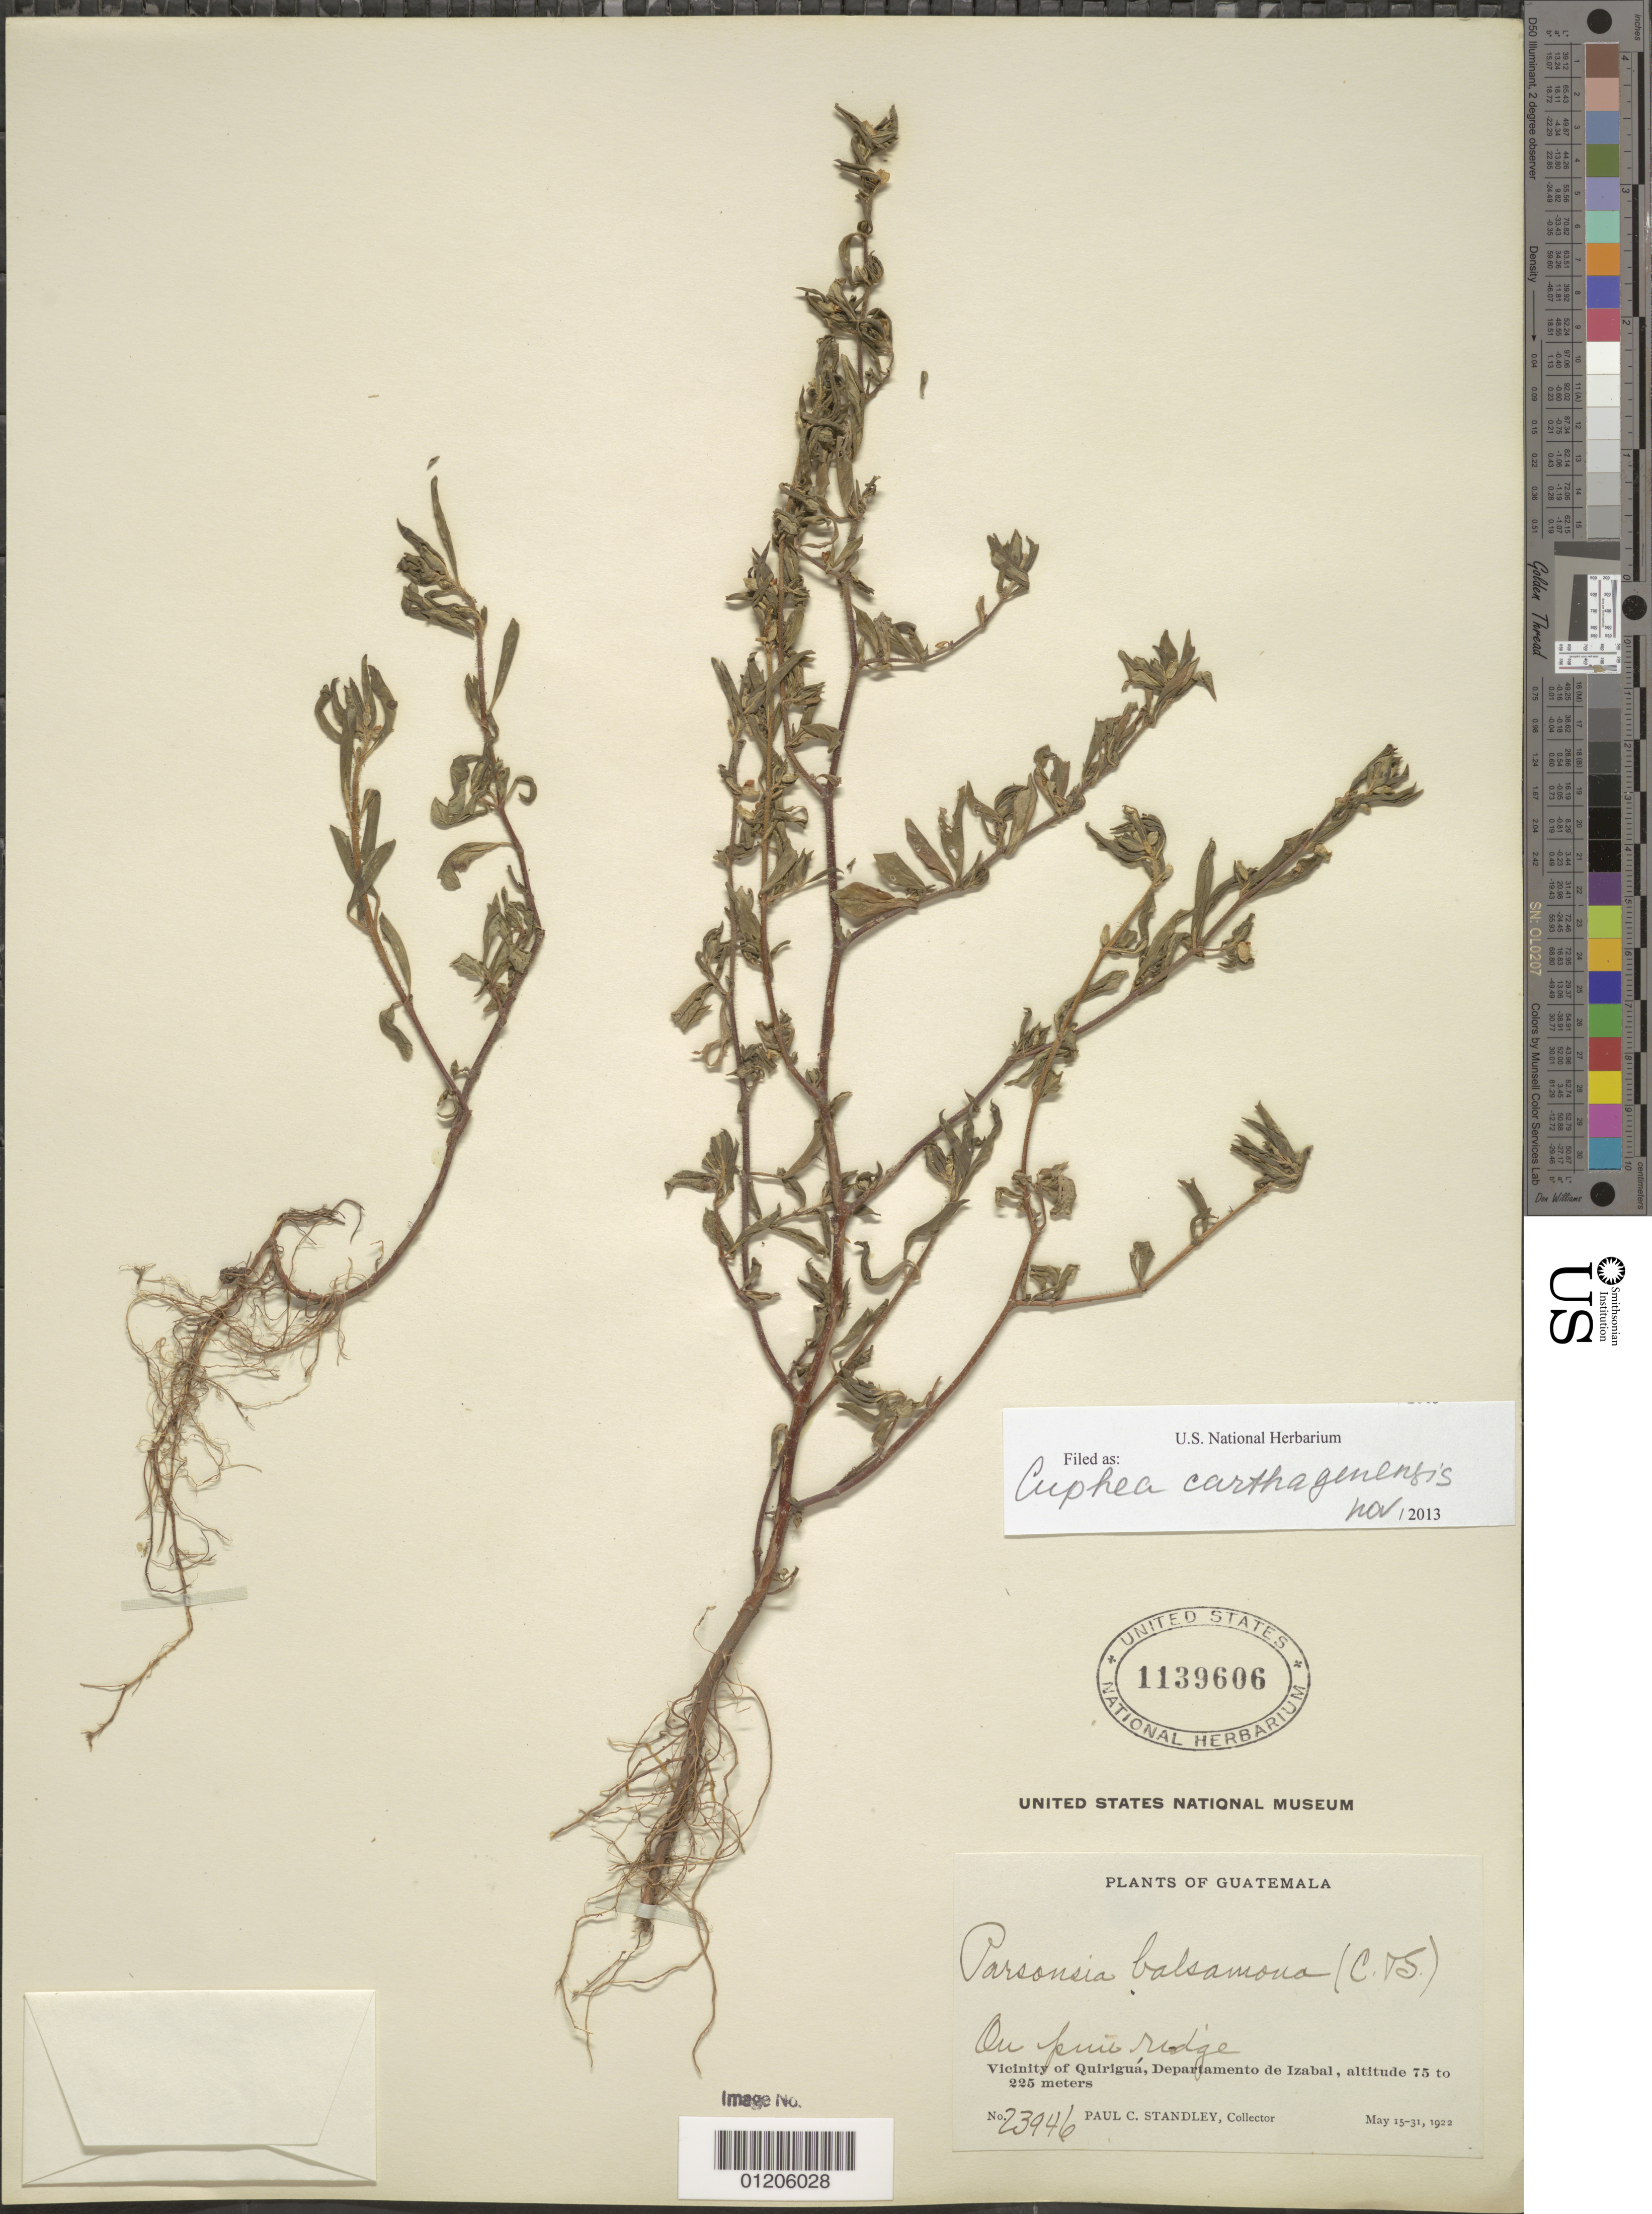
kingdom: Plantae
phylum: Tracheophyta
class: Magnoliopsida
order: Myrtales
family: Lythraceae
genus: Cuphea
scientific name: Cuphea carthagenensis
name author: (Jacq.) J.F. Macbr.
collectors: P. C. Standley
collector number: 23946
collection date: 1922-05-15/1922-05-31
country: Guatemala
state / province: Izabal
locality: Vicinity of Quirigua.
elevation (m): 75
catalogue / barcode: US 1139606